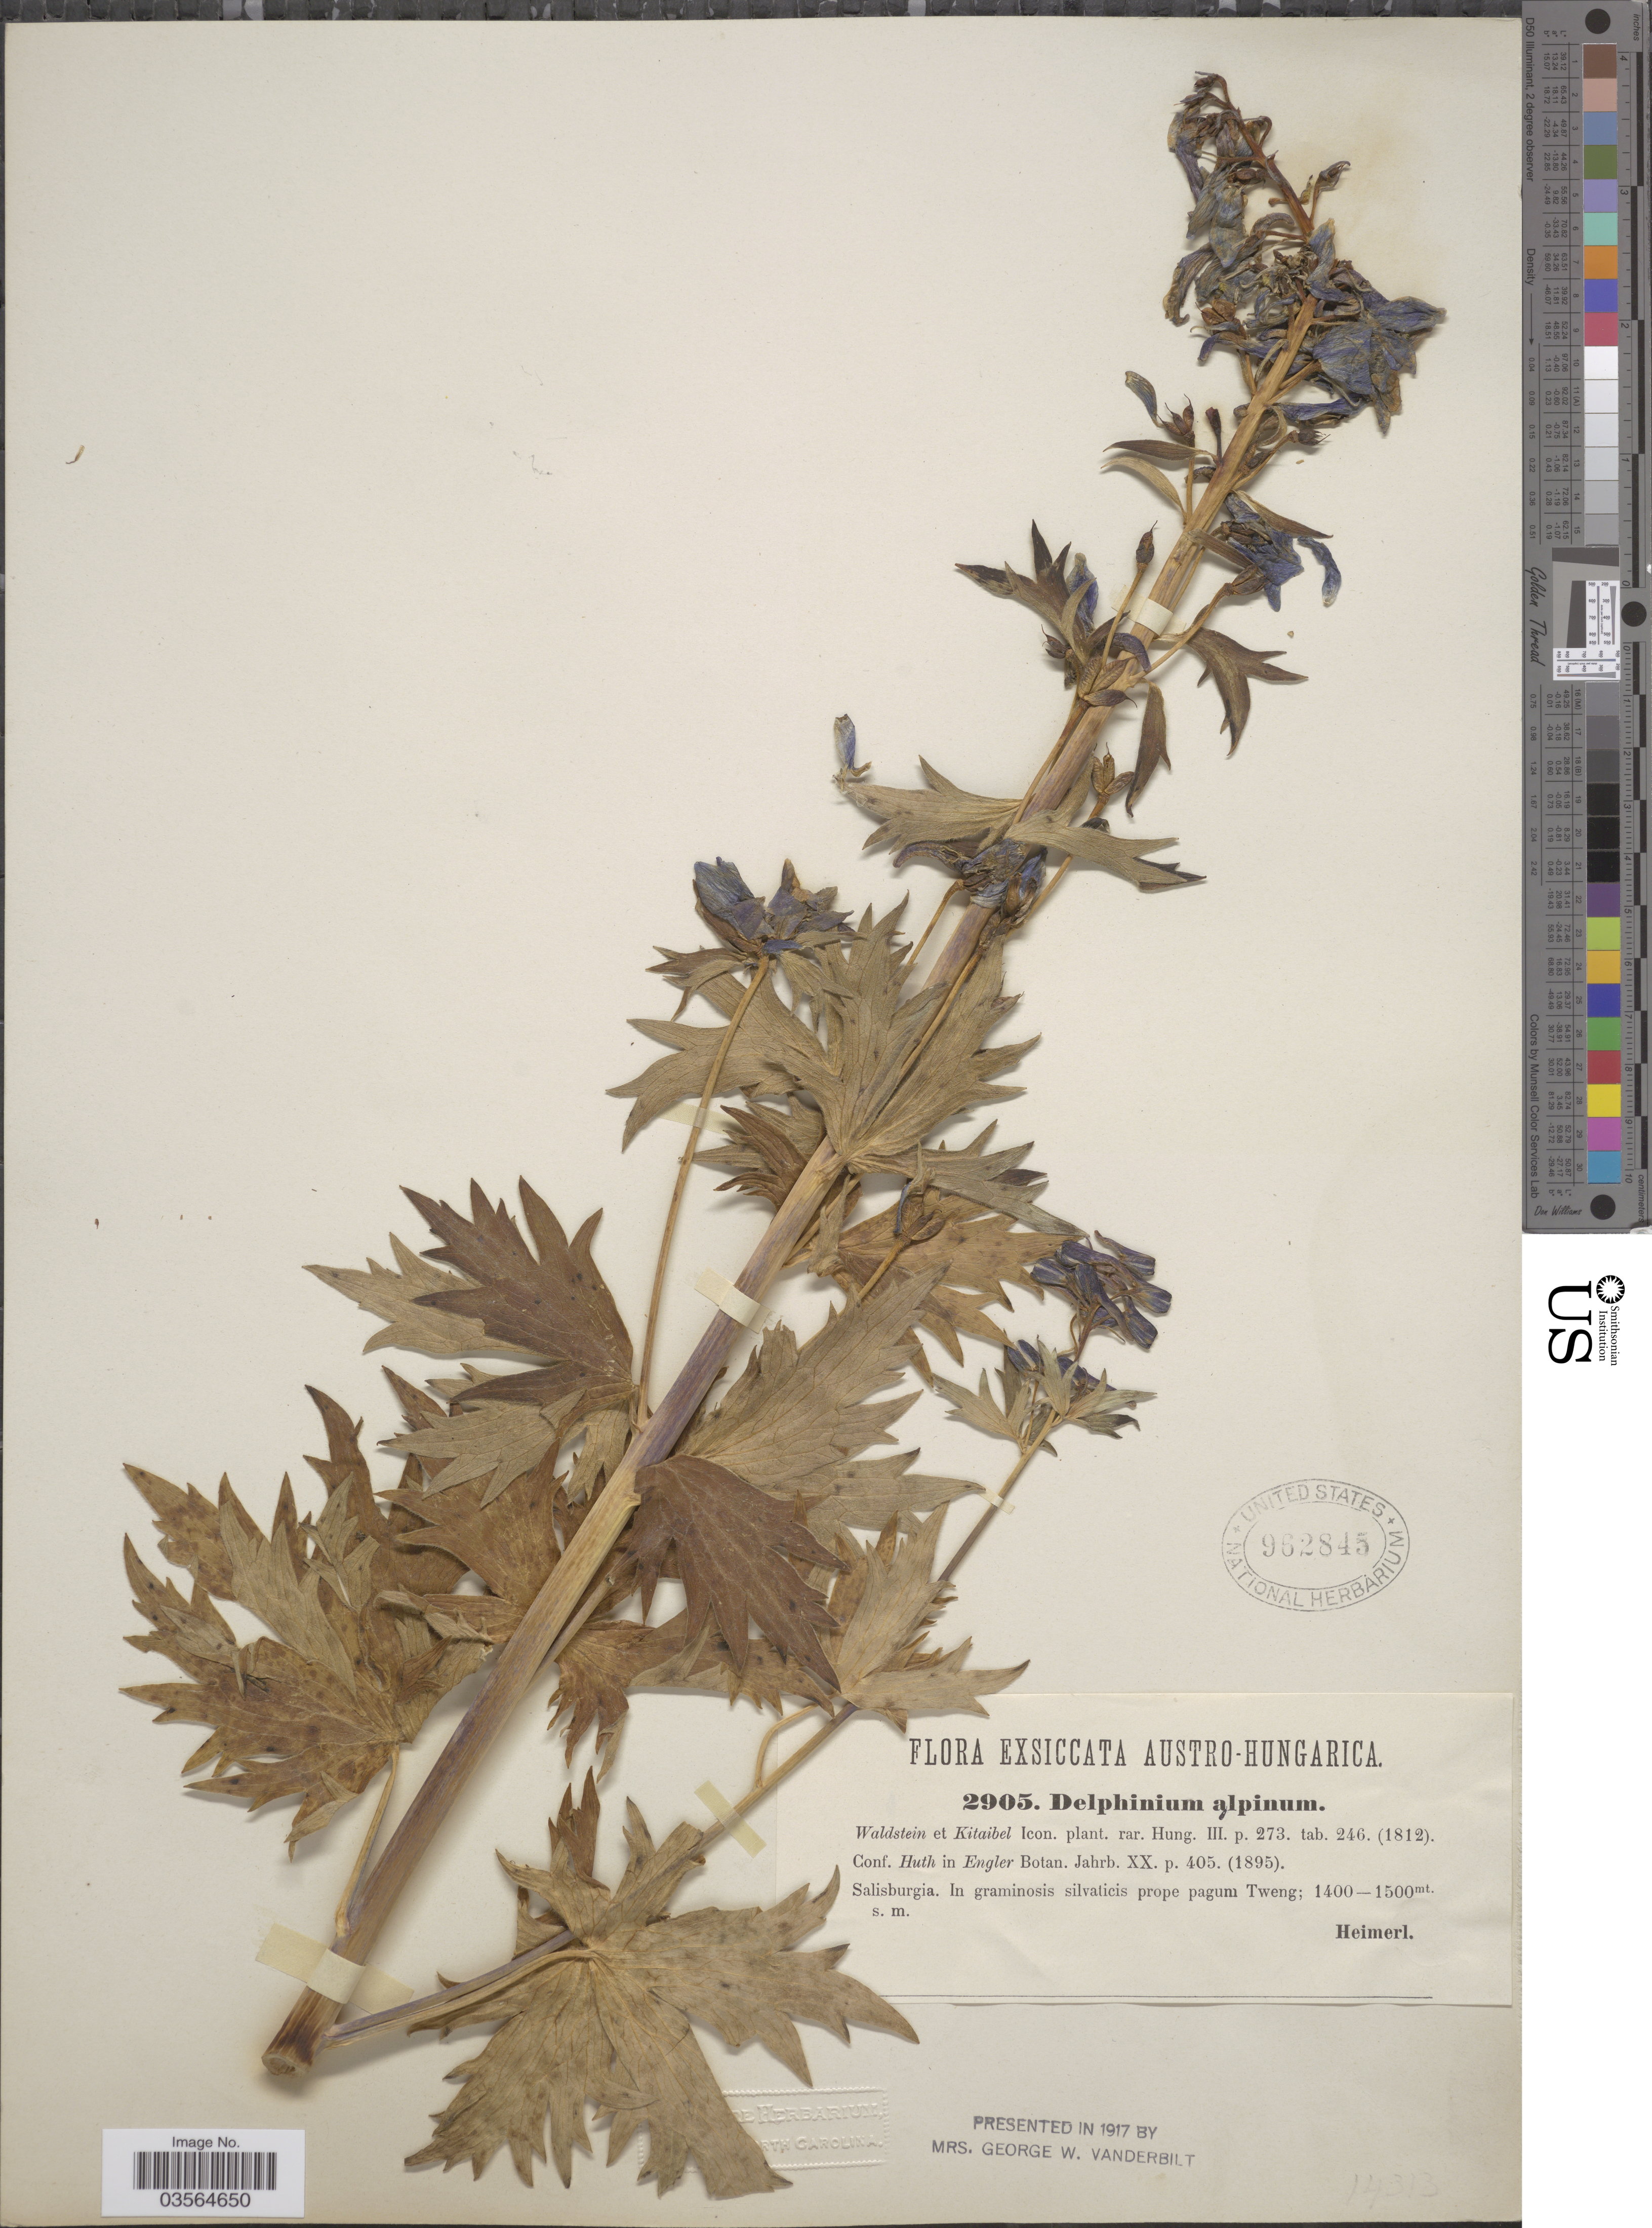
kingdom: Plantae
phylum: Tracheophyta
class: Magnoliopsida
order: Ranunculales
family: Ranunculaceae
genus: Delphinium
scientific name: Delphinium alpinum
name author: Waldst.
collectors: Heimerl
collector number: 2905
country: Austria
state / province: Salzburg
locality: Austro-Hungarica. Salisburgia. In graminosis silvaticis prope pagum Tweng.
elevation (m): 1400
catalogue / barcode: US 962845